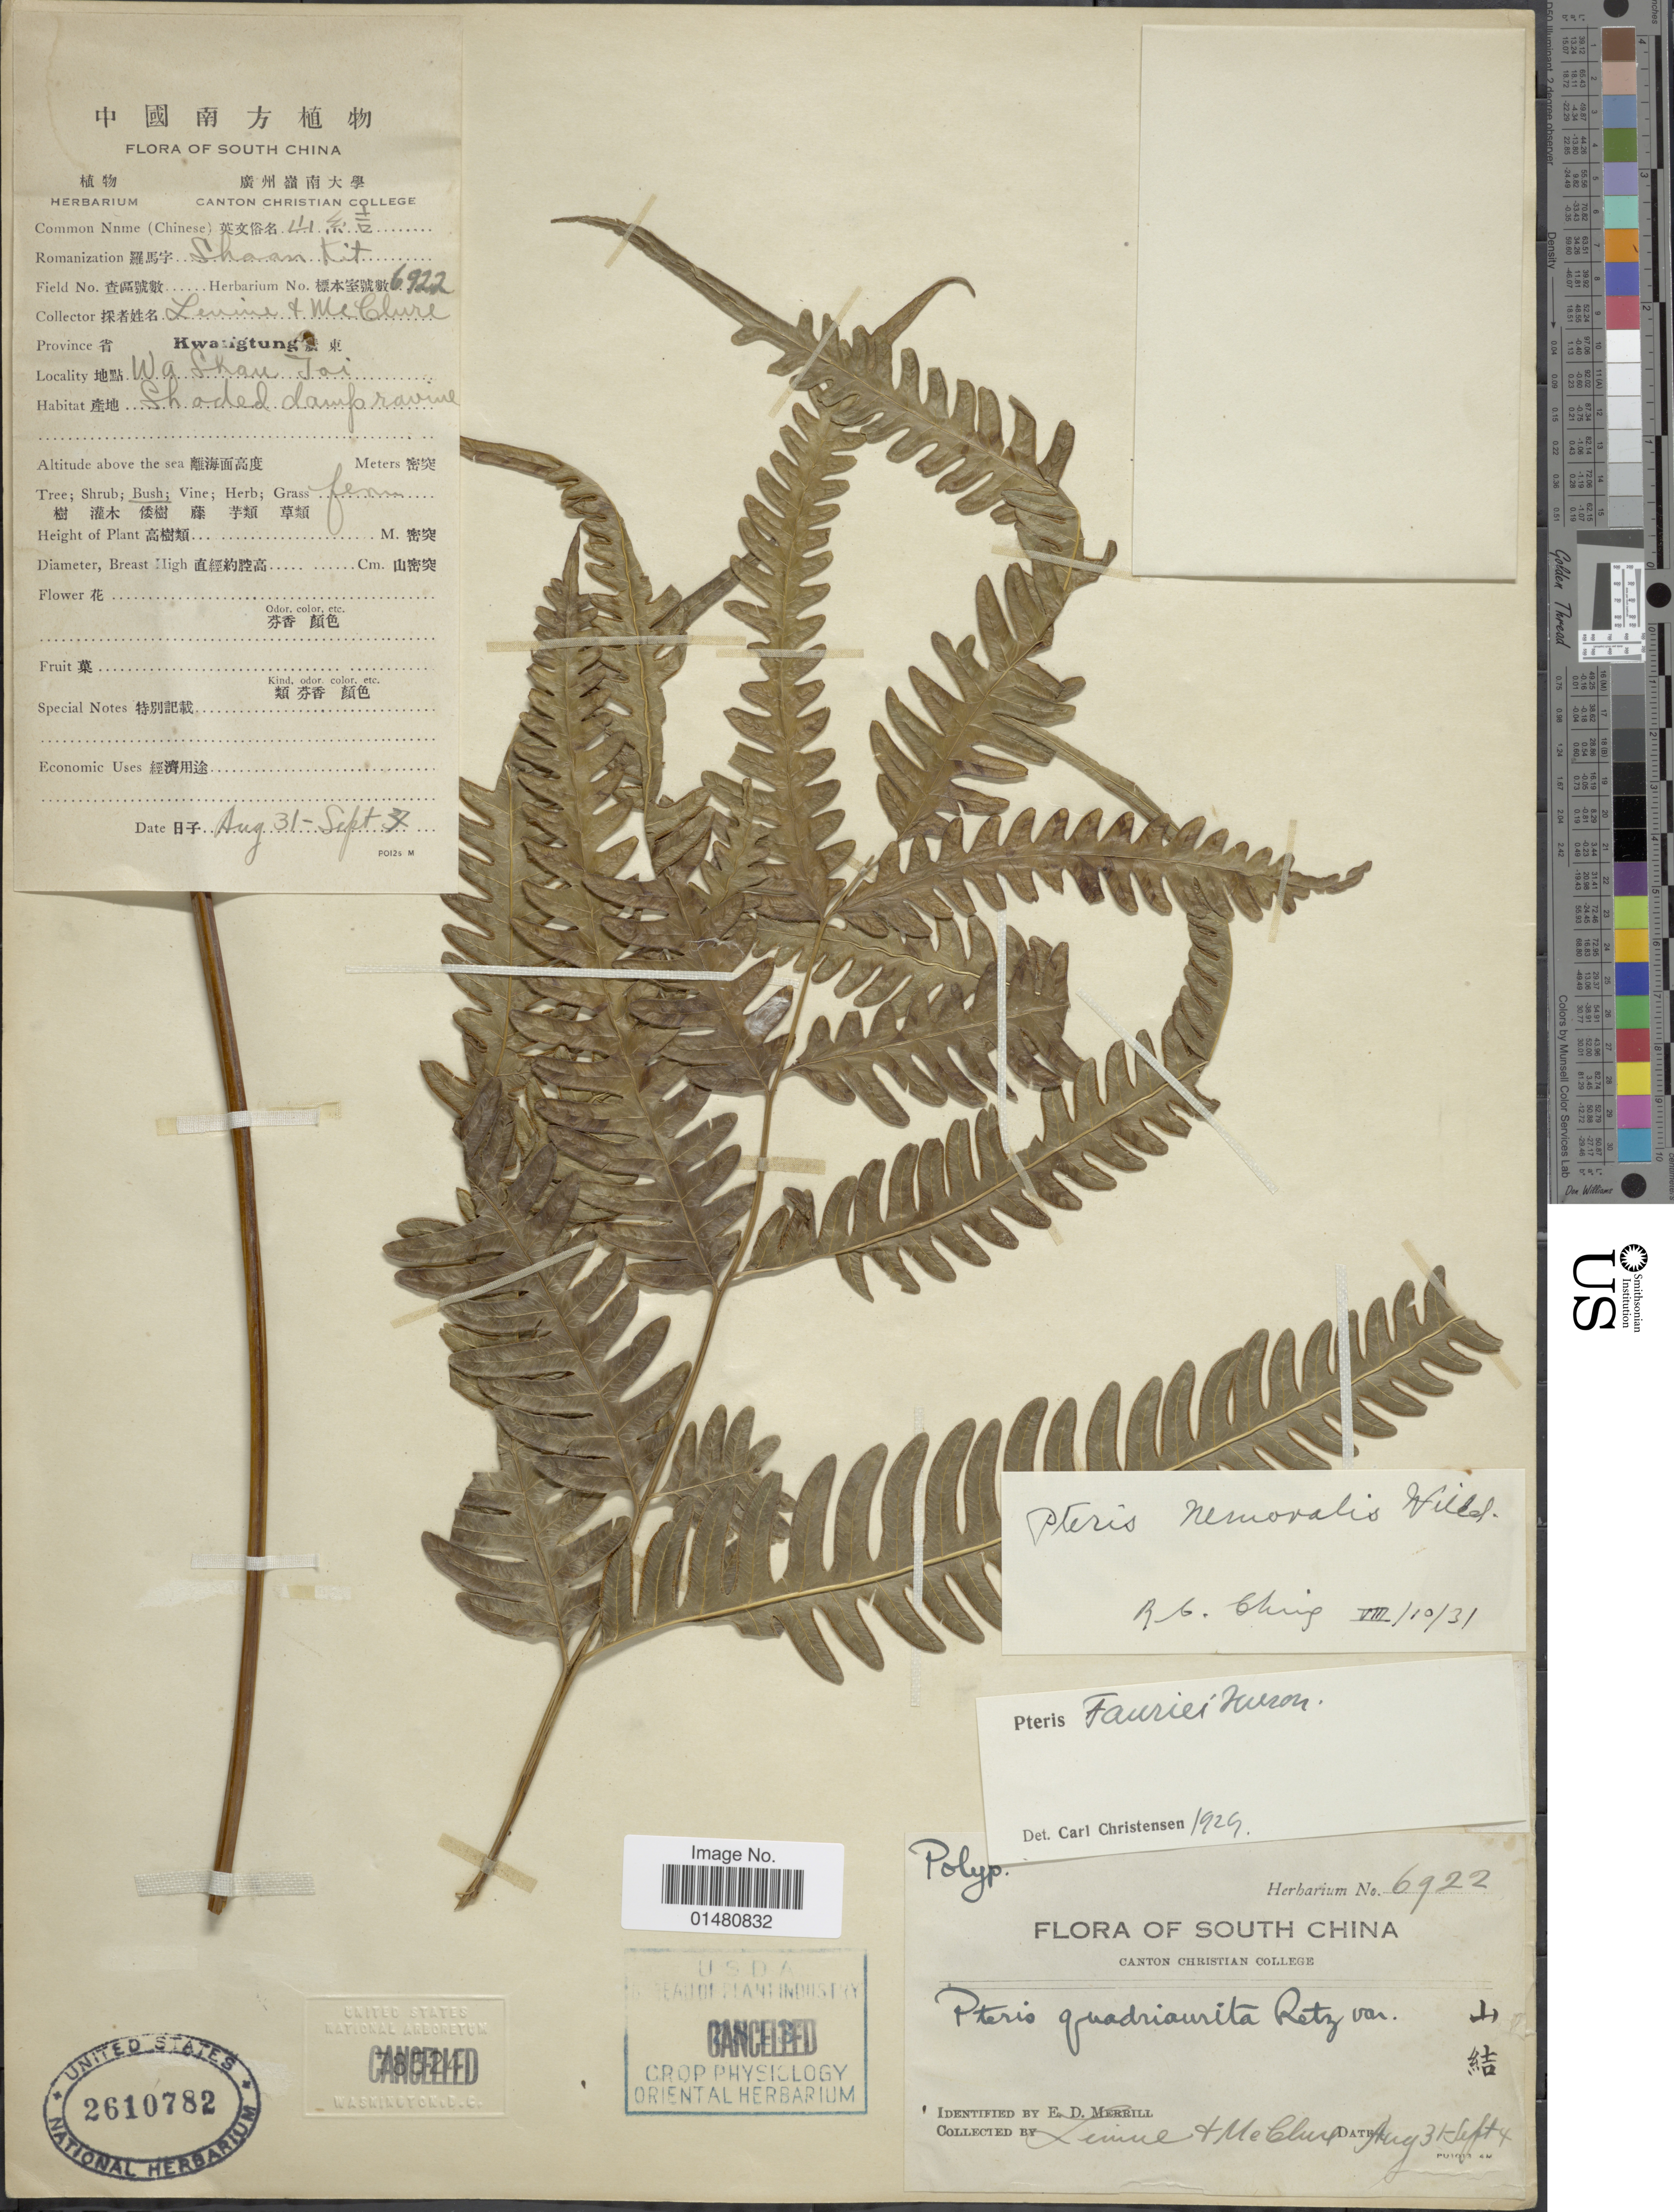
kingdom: Plantae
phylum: Tracheophyta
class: Polypodiopsida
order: Polypodiales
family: Pteridaceae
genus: Pteris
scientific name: Pteris nemoralis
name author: Willd.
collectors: -. Levine & McClure, --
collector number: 6922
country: China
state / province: Guangdong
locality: South China, Province Kwangtung, Wa Shan Jai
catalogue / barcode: US 2610782